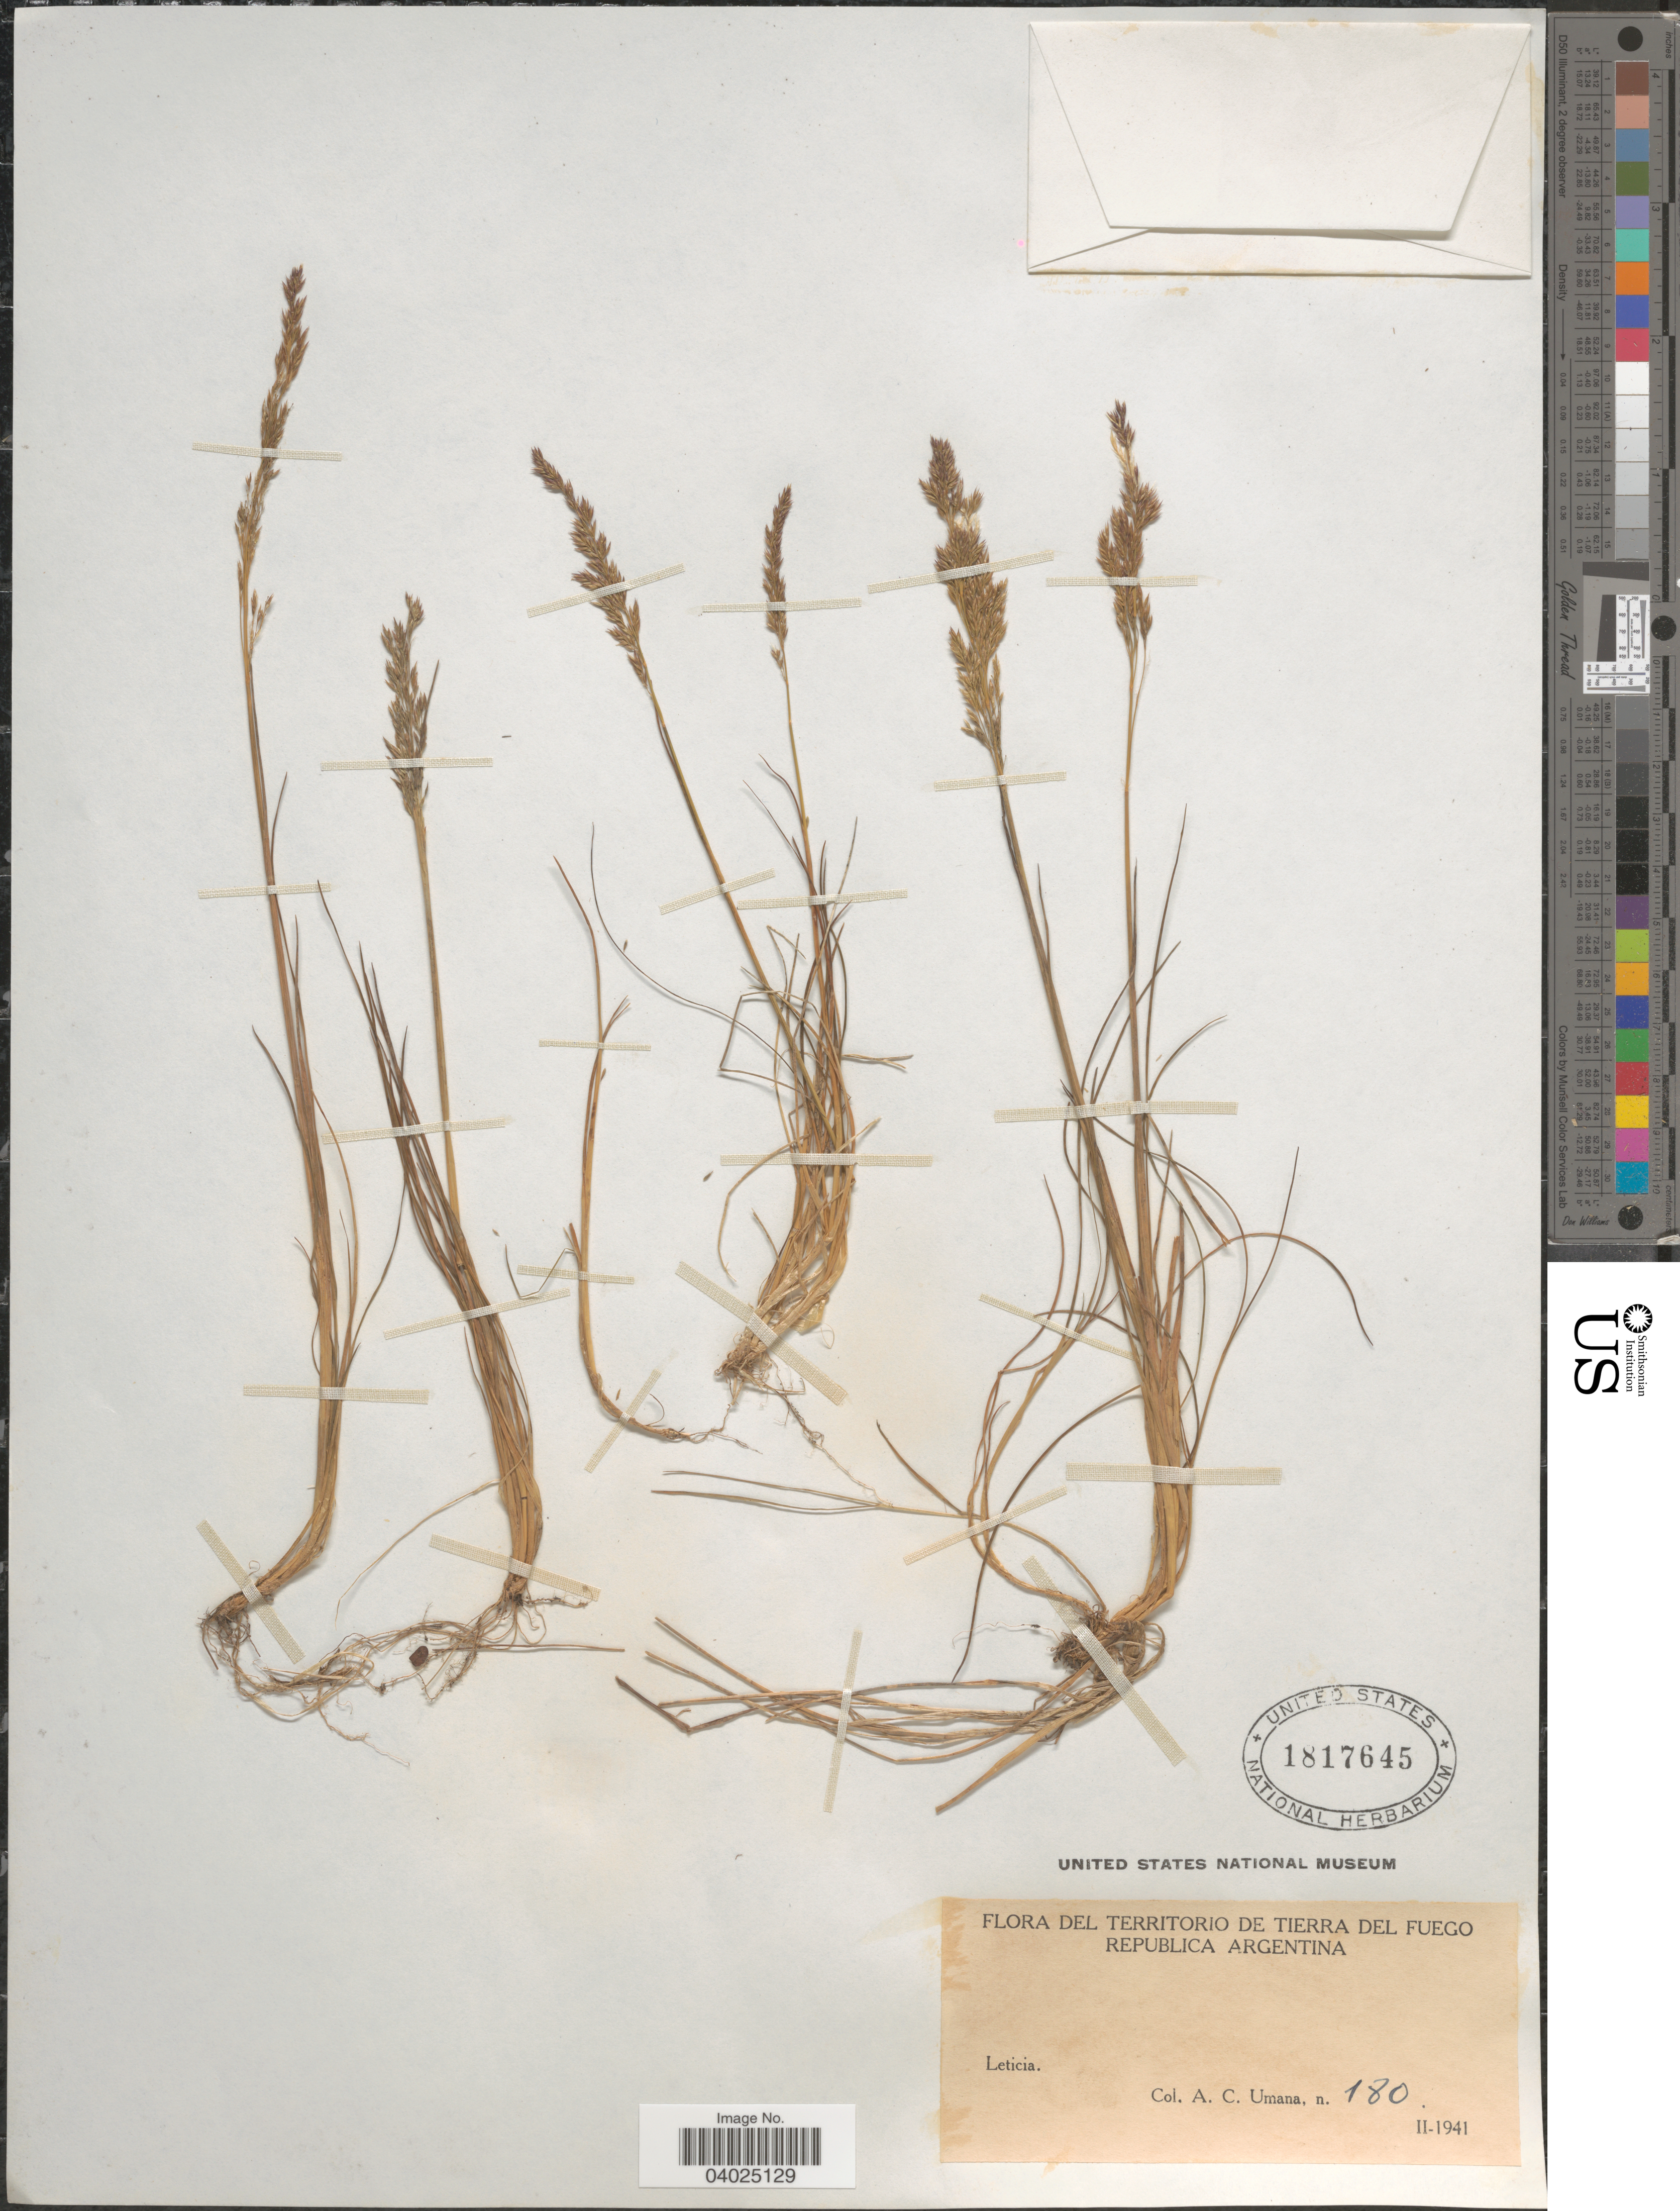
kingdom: Plantae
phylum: Tracheophyta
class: Liliopsida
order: Poales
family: Poaceae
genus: Agrostis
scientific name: Agrostis sp.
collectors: A. Umana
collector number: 180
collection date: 1941-02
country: Argentina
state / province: Tierra del Fuego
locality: Territorio de Tierra del Fuego. Leticia.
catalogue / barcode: US 1817645